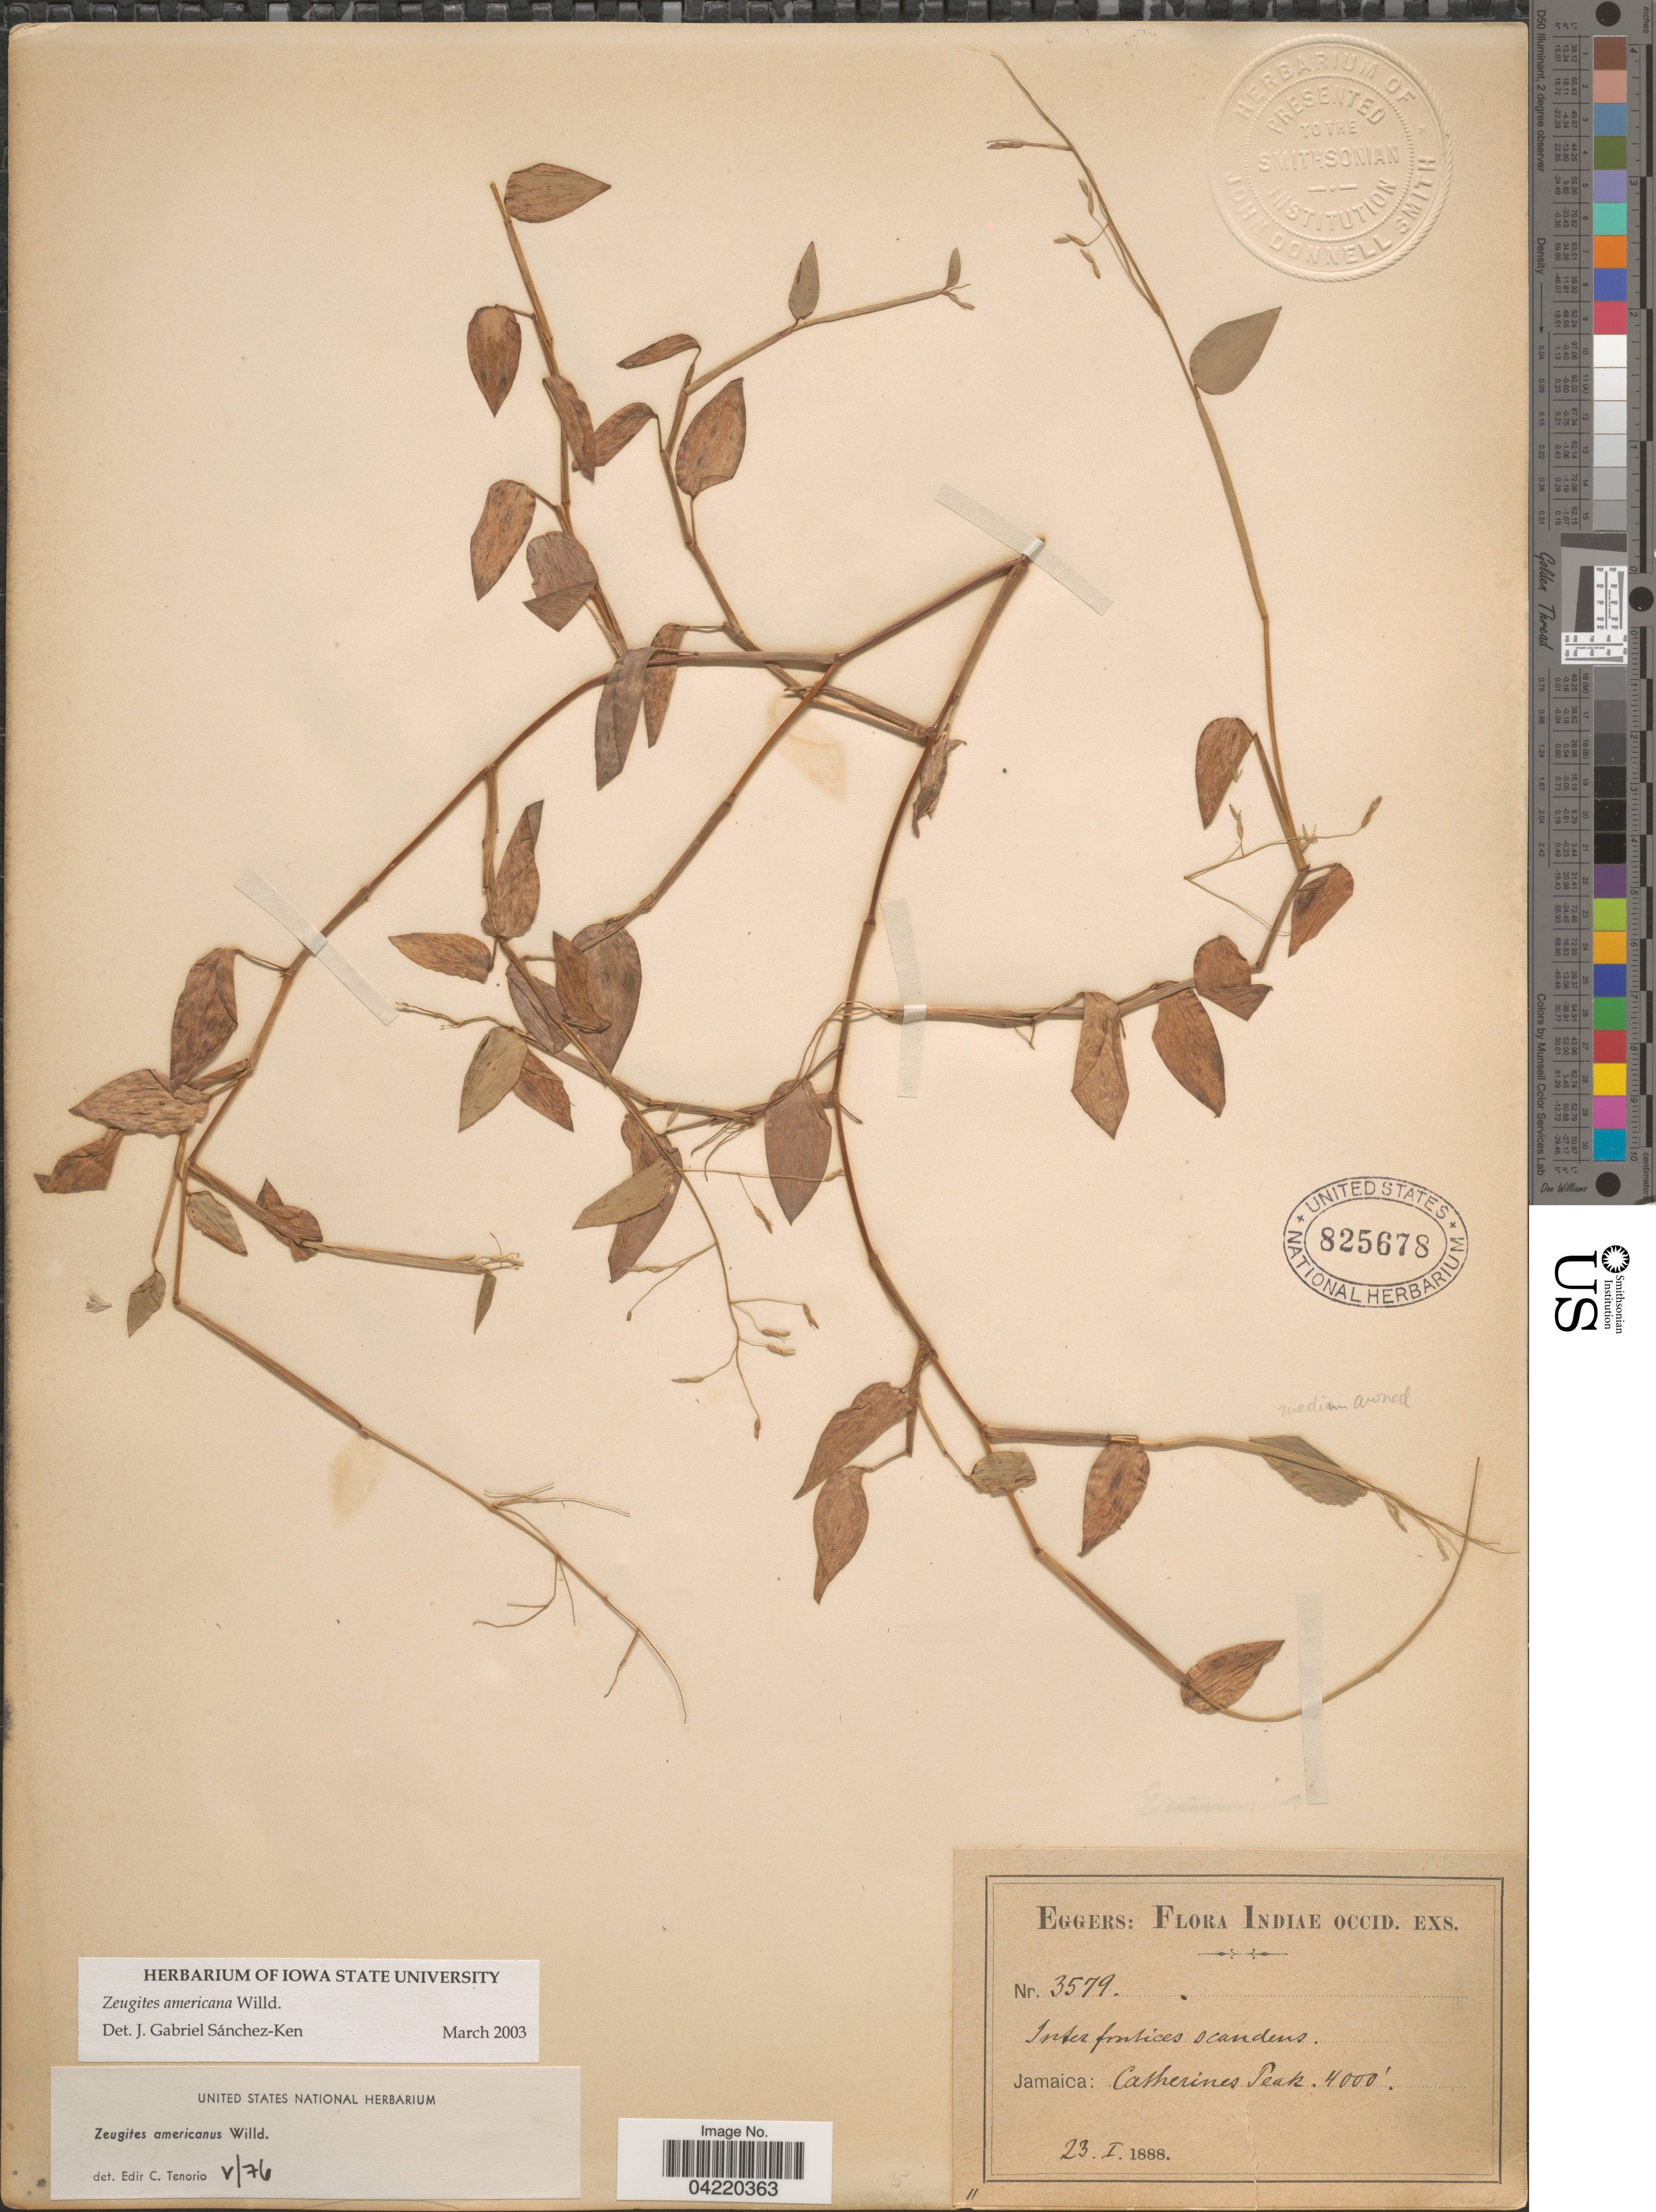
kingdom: Plantae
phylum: Tracheophyta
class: Liliopsida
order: Poales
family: Poaceae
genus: Zeugites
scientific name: Zeugites americanus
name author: Willd.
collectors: -. Eggers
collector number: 3579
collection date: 1888-01-23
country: Jamaica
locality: Catherines Peak.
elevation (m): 1219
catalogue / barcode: US 825678